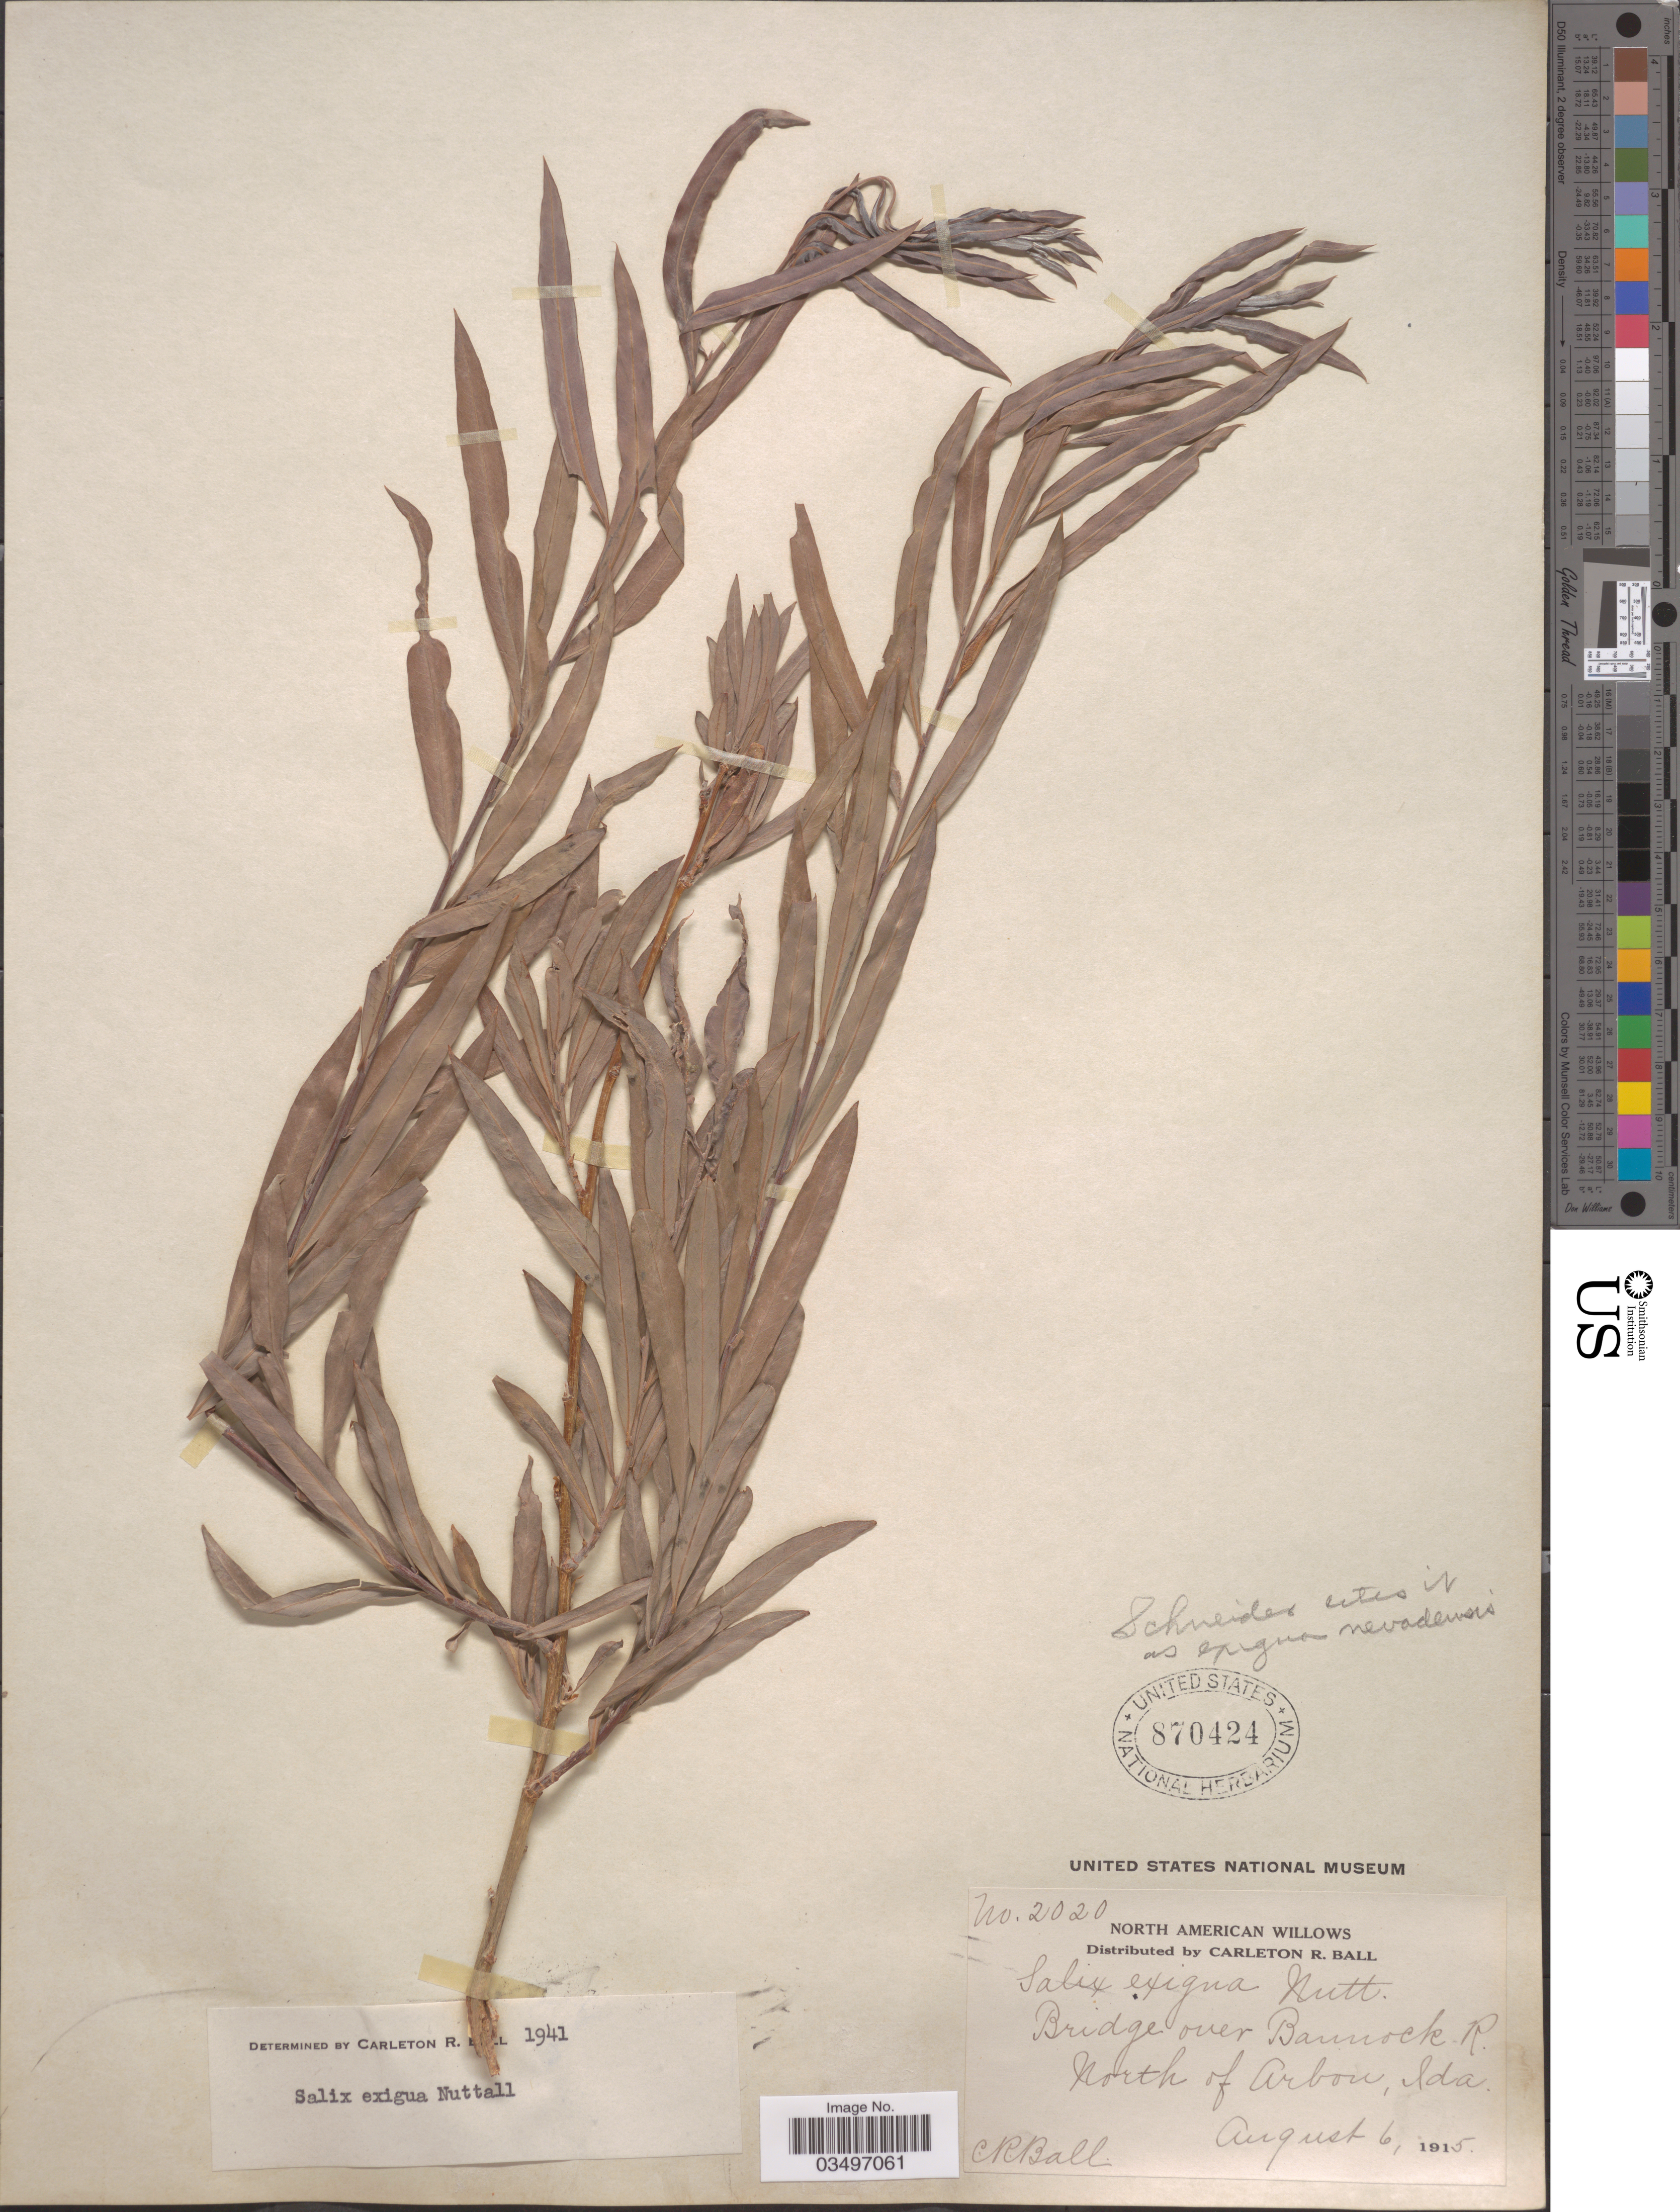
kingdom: Plantae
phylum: Tracheophyta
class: Magnoliopsida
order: Malpighiales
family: Salicaceae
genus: Salix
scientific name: Salix exigua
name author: Nutt.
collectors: C. R. Ball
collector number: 2020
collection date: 1915-08-06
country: United States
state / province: Idaho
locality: Bridge over bannock R. North of Arbon.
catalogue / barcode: US 870424